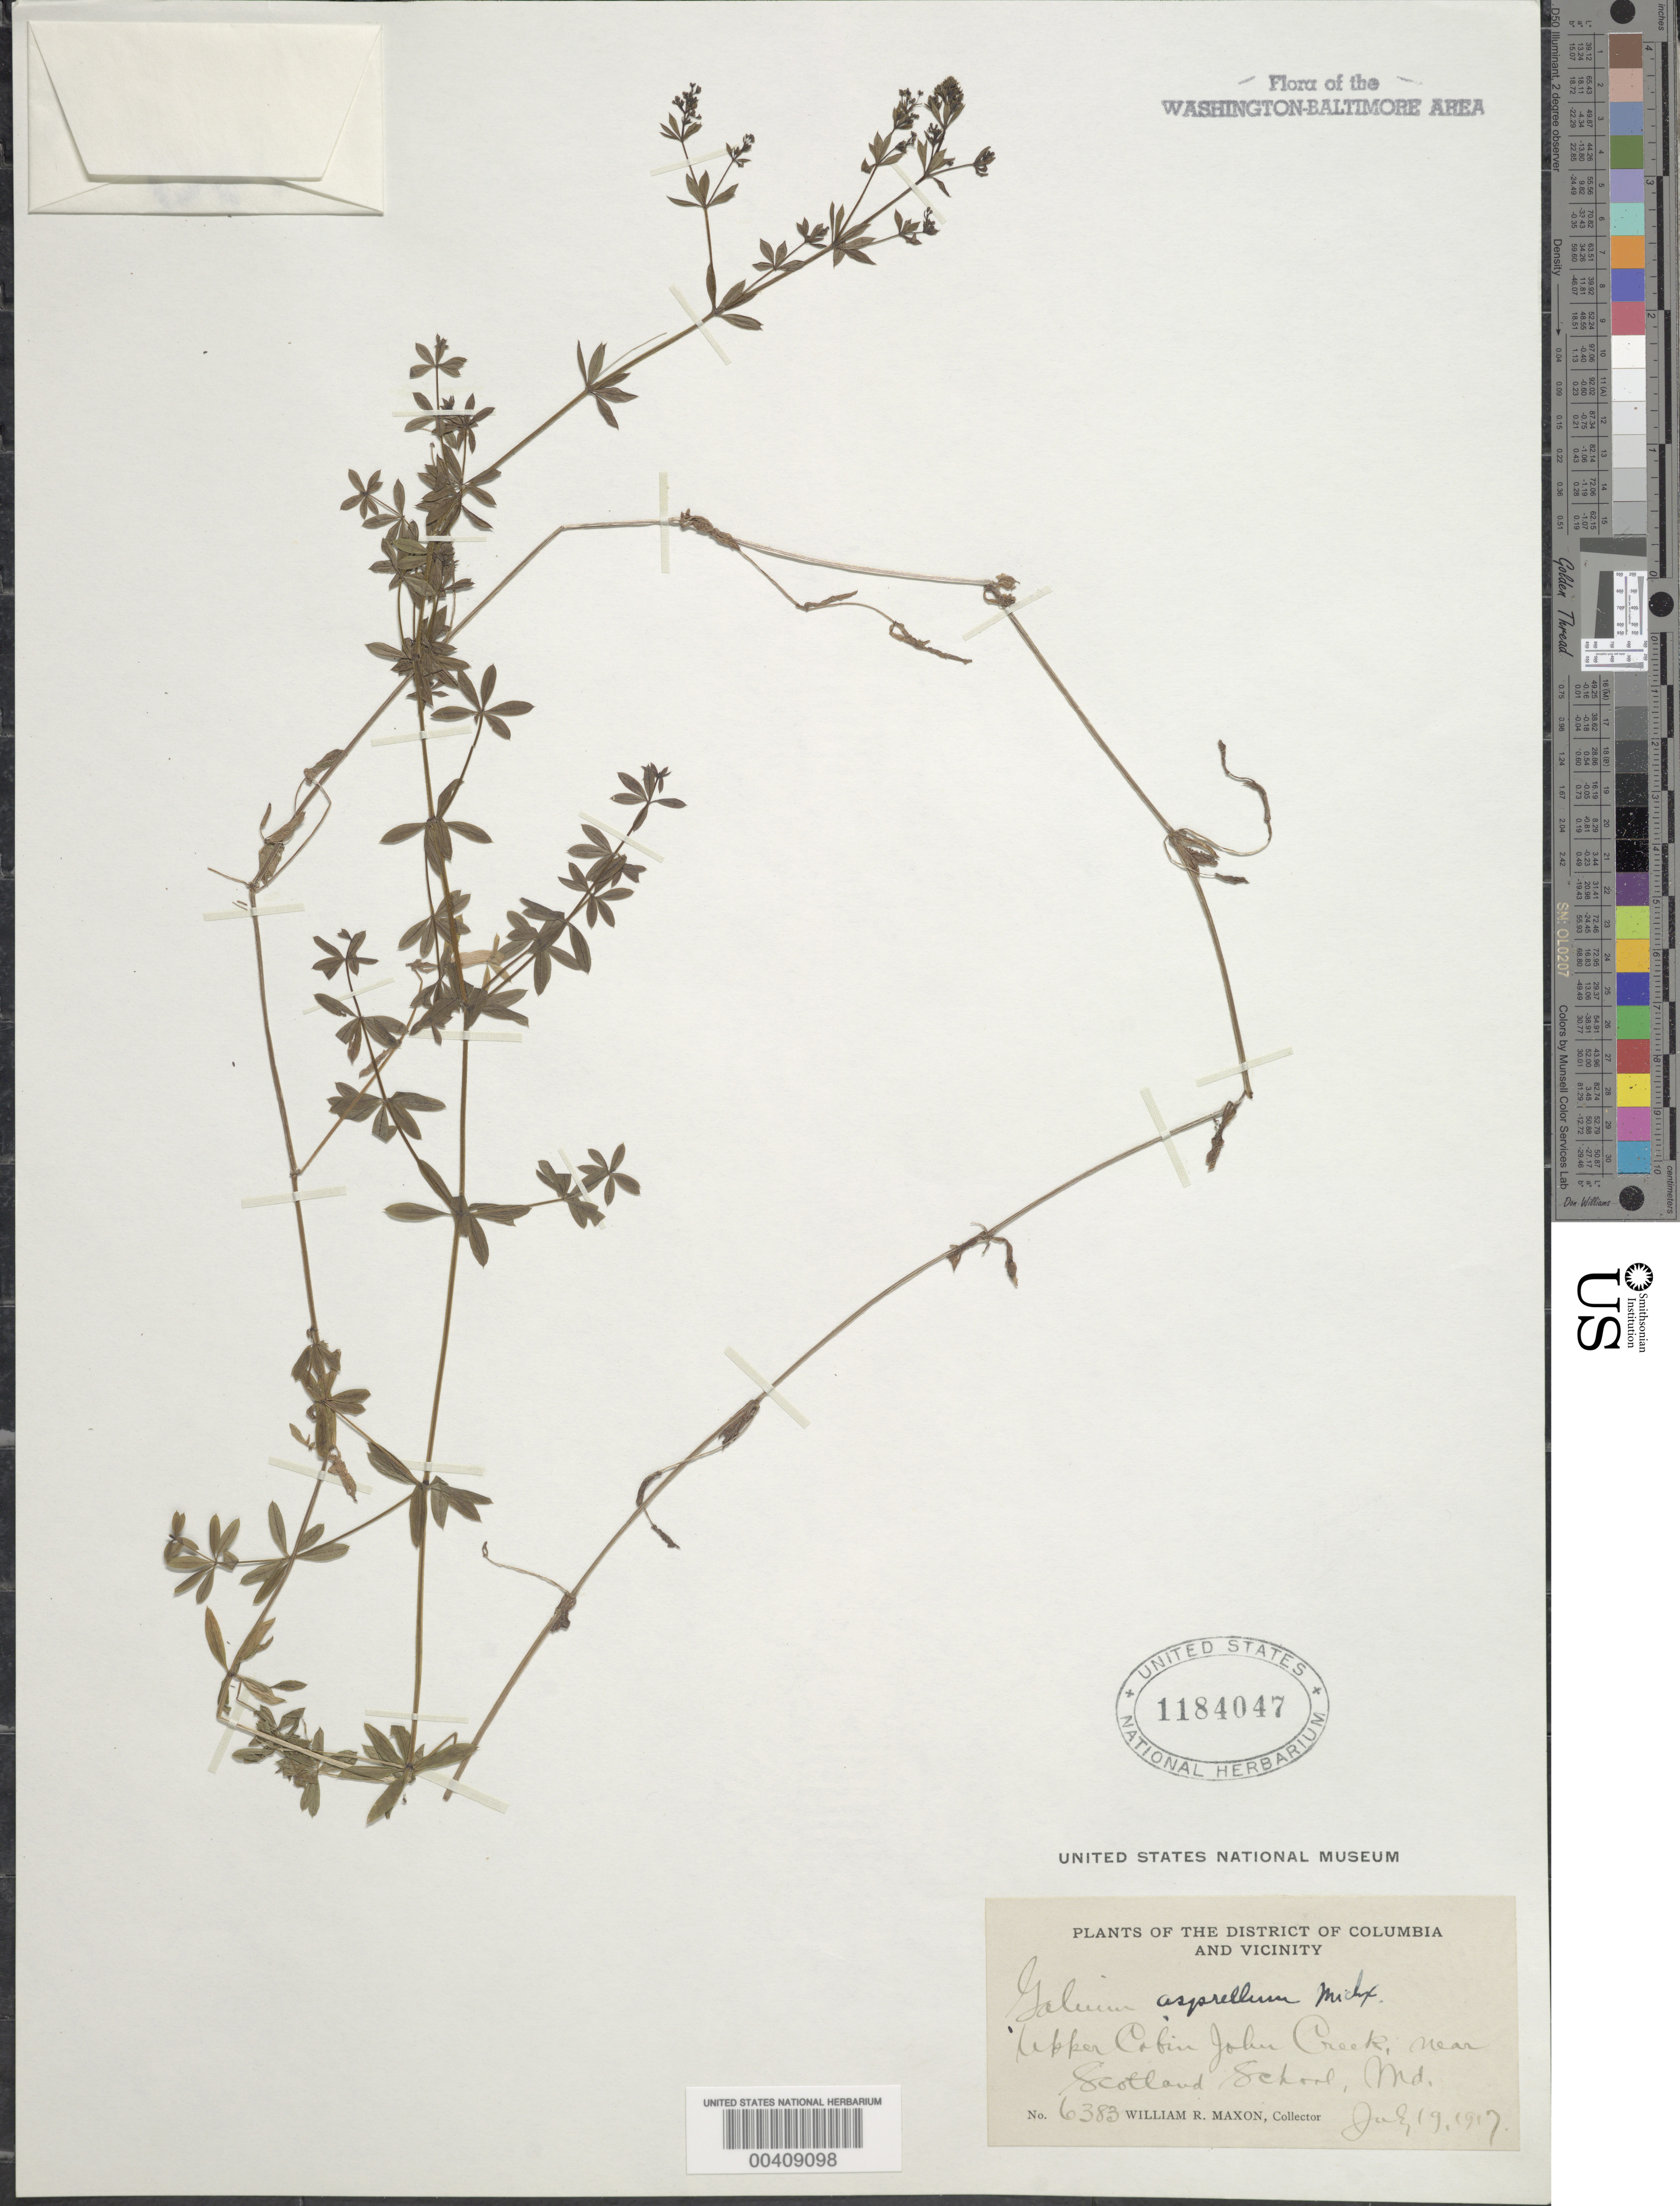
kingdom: Plantae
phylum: Tracheophyta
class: Magnoliopsida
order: Gentianales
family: Rubiaceae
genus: Galium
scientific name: Galium asprellum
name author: Michx.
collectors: W. R. Maxon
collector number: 6383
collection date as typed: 19 Jul 1917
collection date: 1917-07-19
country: United States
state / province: Maryland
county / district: Montgomery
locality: Scotland School, Cabin John Creek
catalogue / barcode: US 1184047